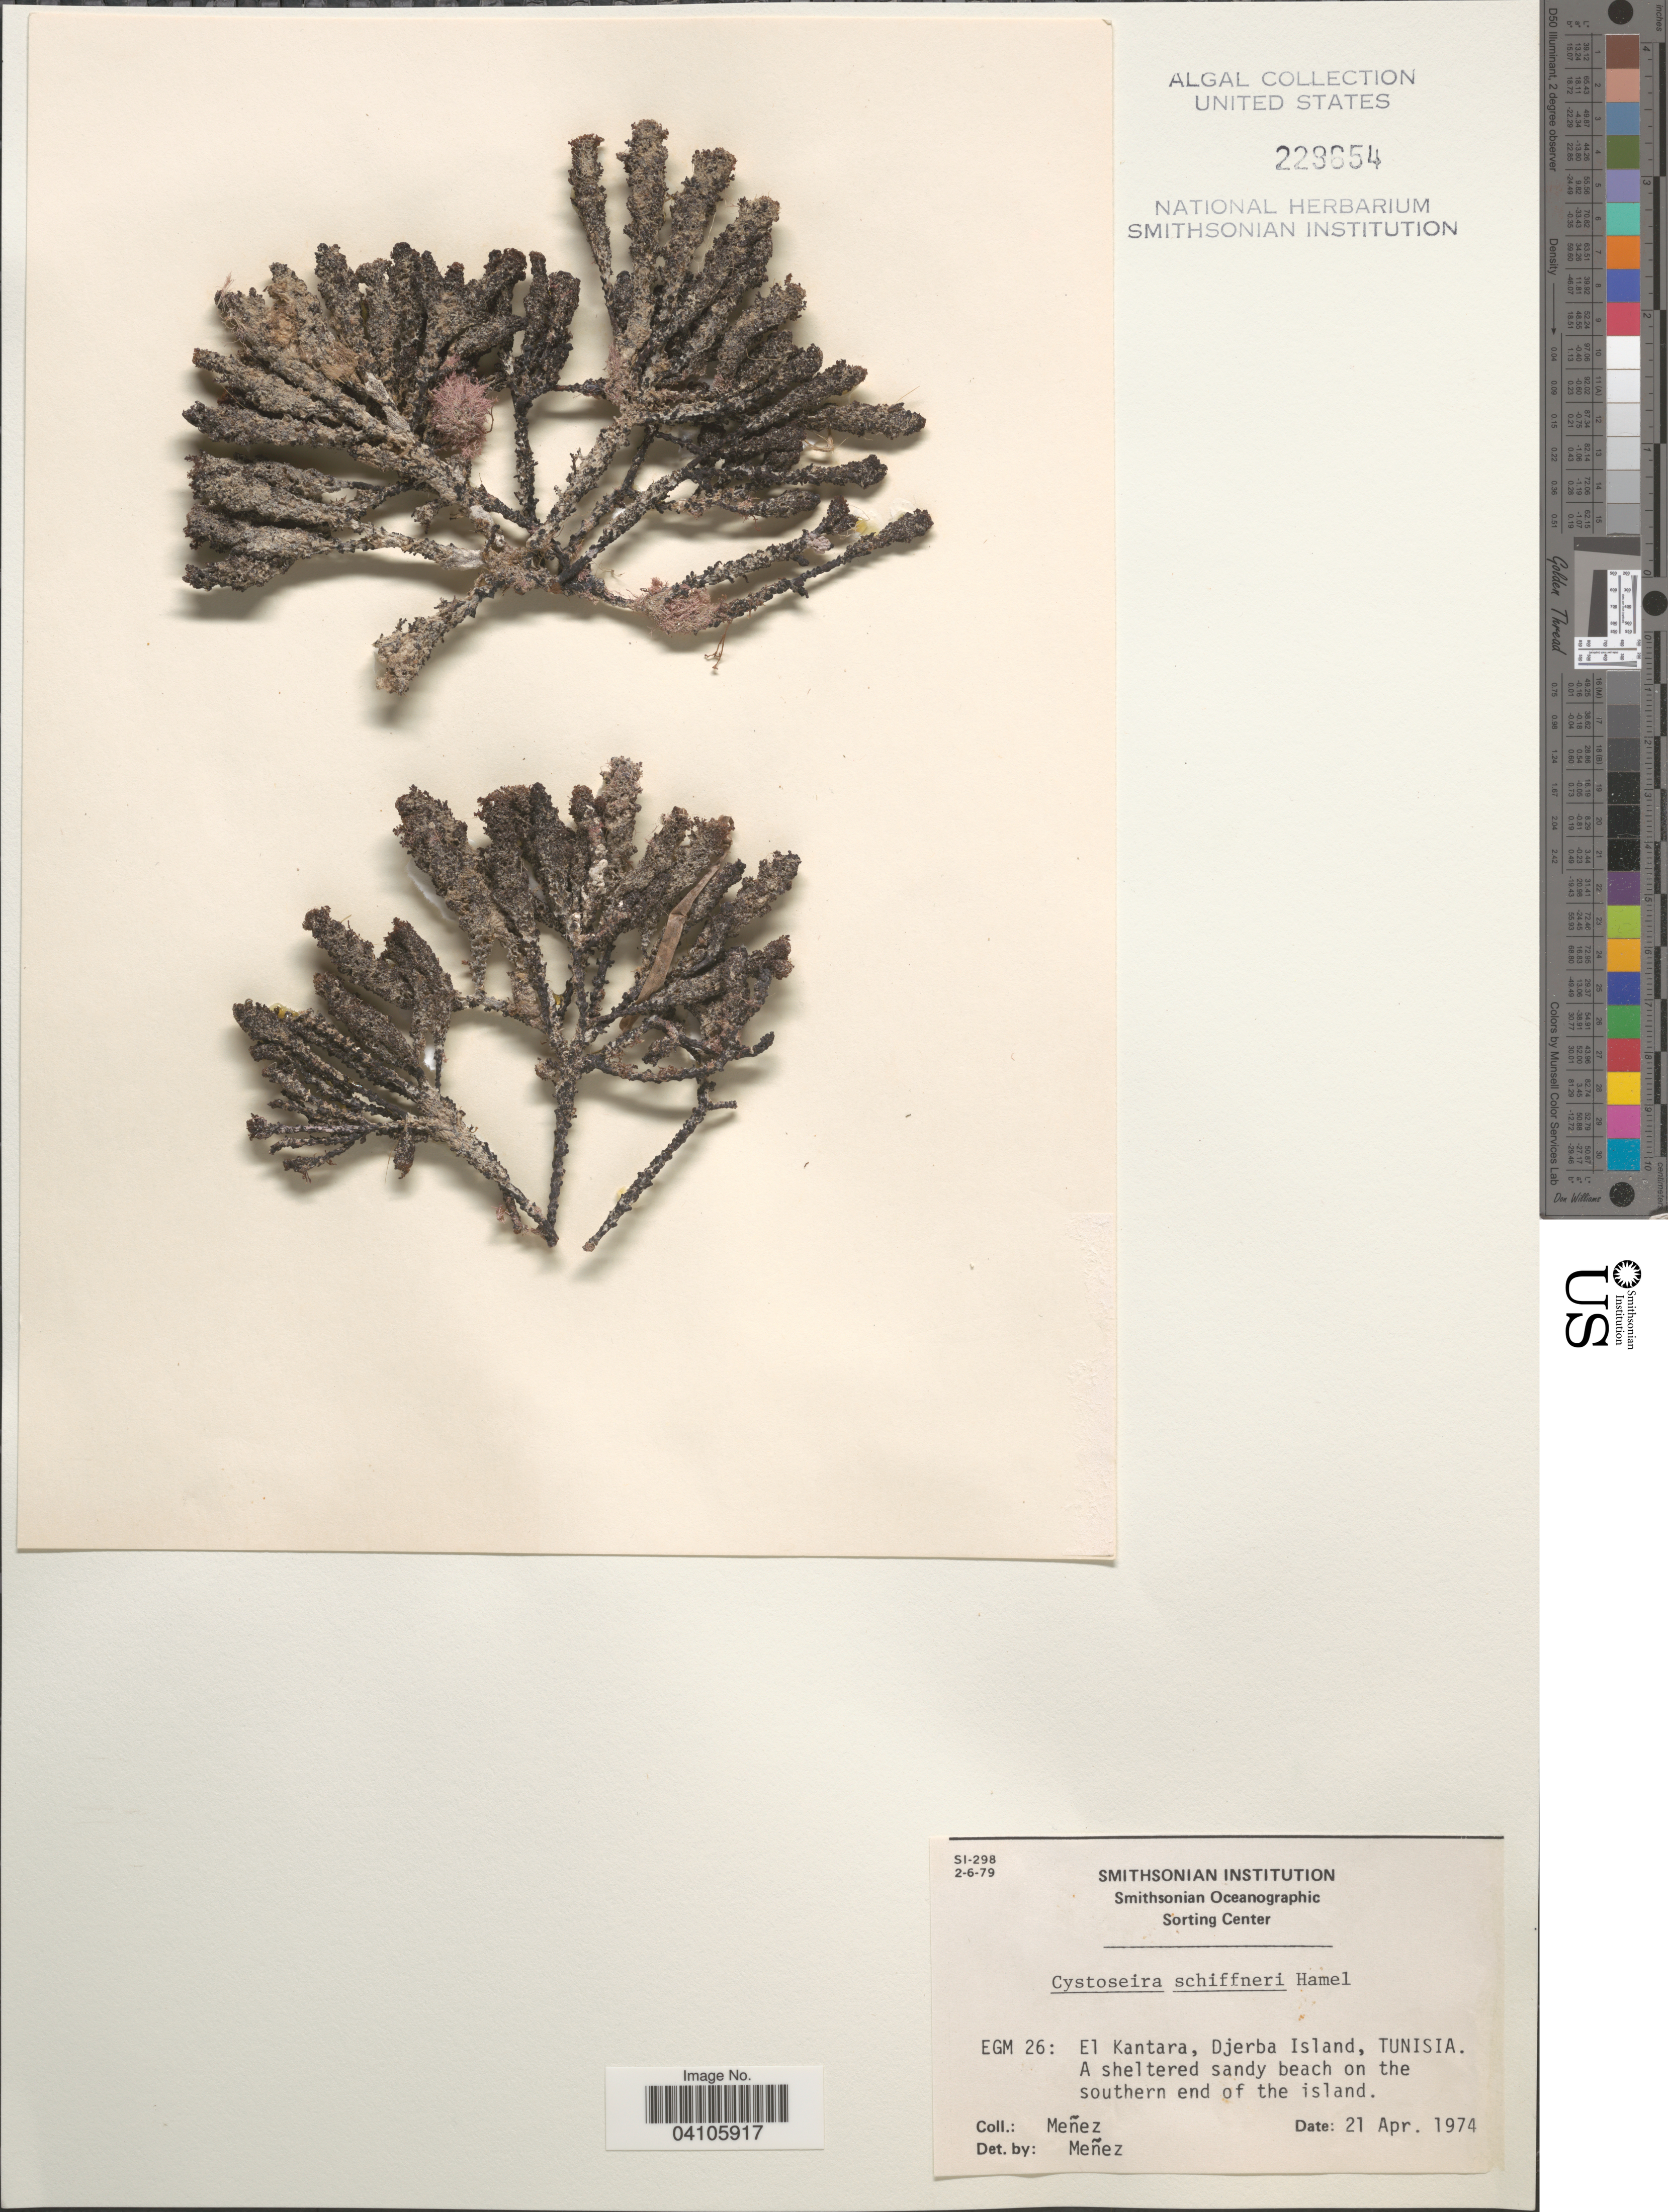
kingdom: Chromista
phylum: Ochrophyta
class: Phaeophyceae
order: Fucales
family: Sargassaceae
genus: Cystoseira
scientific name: Cystoseira schiffneri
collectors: Menez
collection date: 1974-04-21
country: Tunisia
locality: EGM 26: El Kantara, Djerba Island. A sheltered sandy beach on the southern end of the island.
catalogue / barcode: US 228654